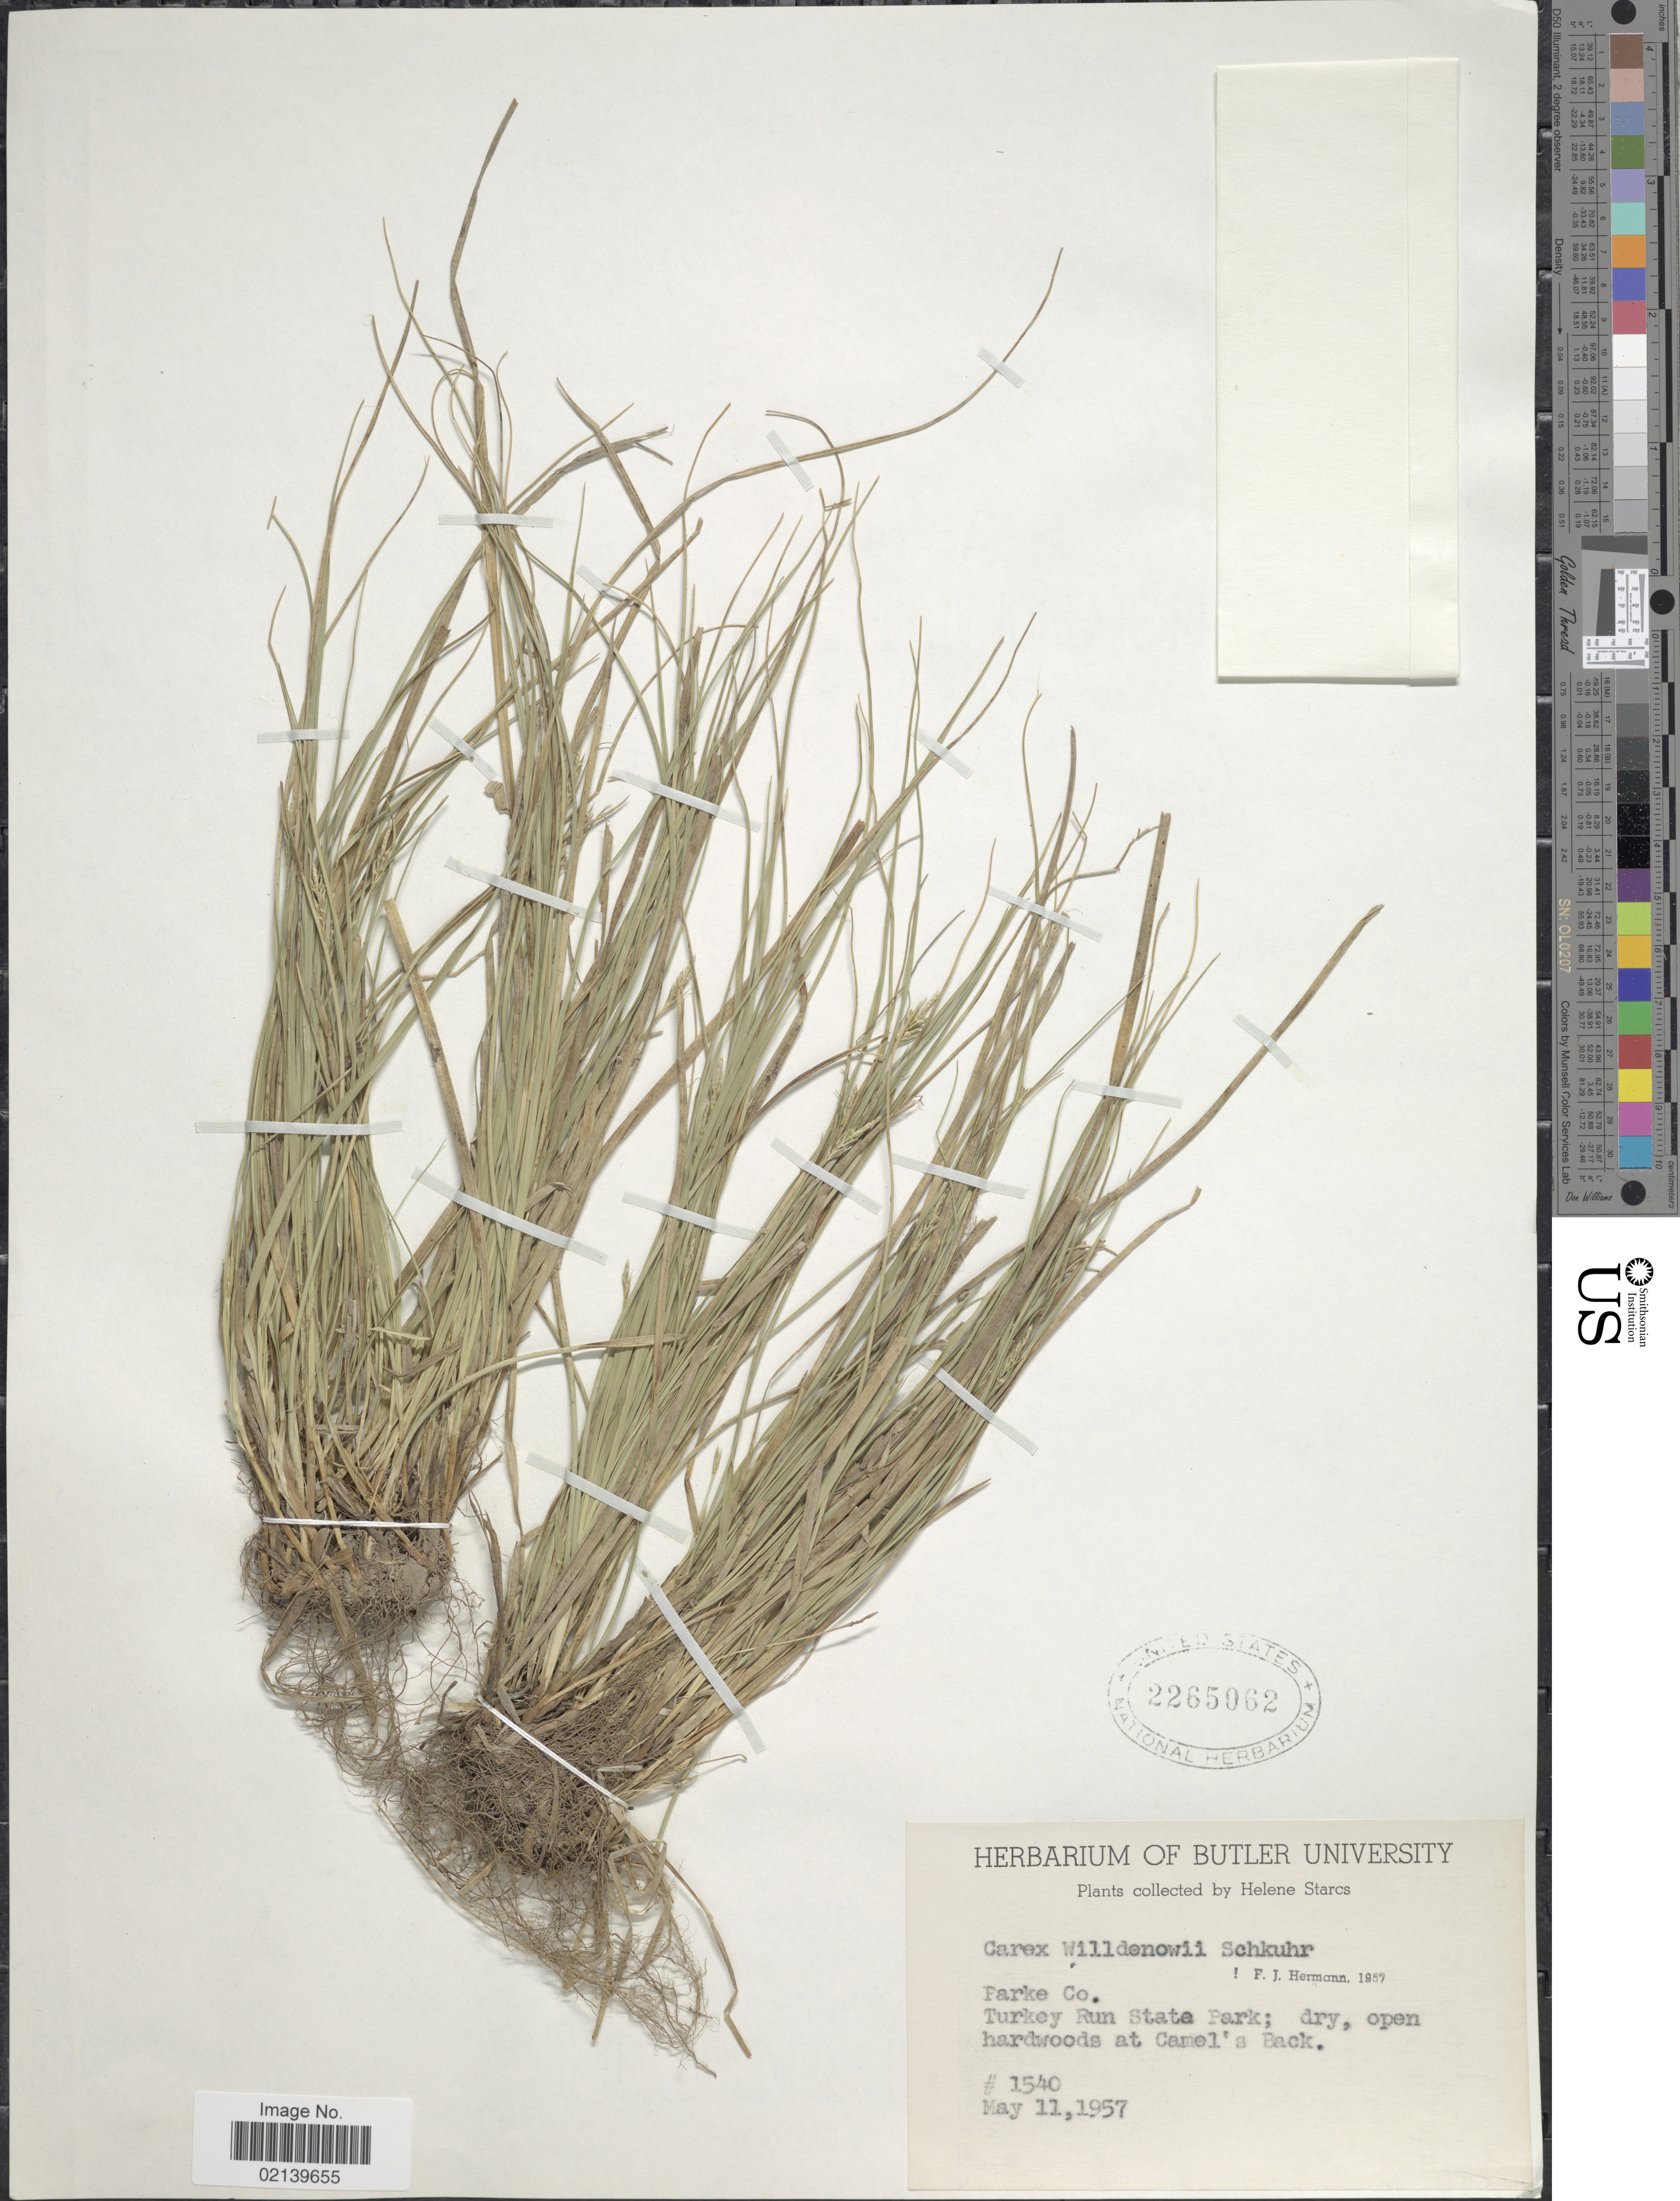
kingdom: Plantae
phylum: Tracheophyta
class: Liliopsida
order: Poales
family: Cyperaceae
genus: Carex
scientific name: Carex willdenowii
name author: Willd.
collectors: H. Starcs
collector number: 1540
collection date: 1957-05-11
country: United States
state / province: Indiana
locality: Parke Co., Turkey Run State Park; dry, open hardwoods at Camel's Back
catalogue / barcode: US 2265062